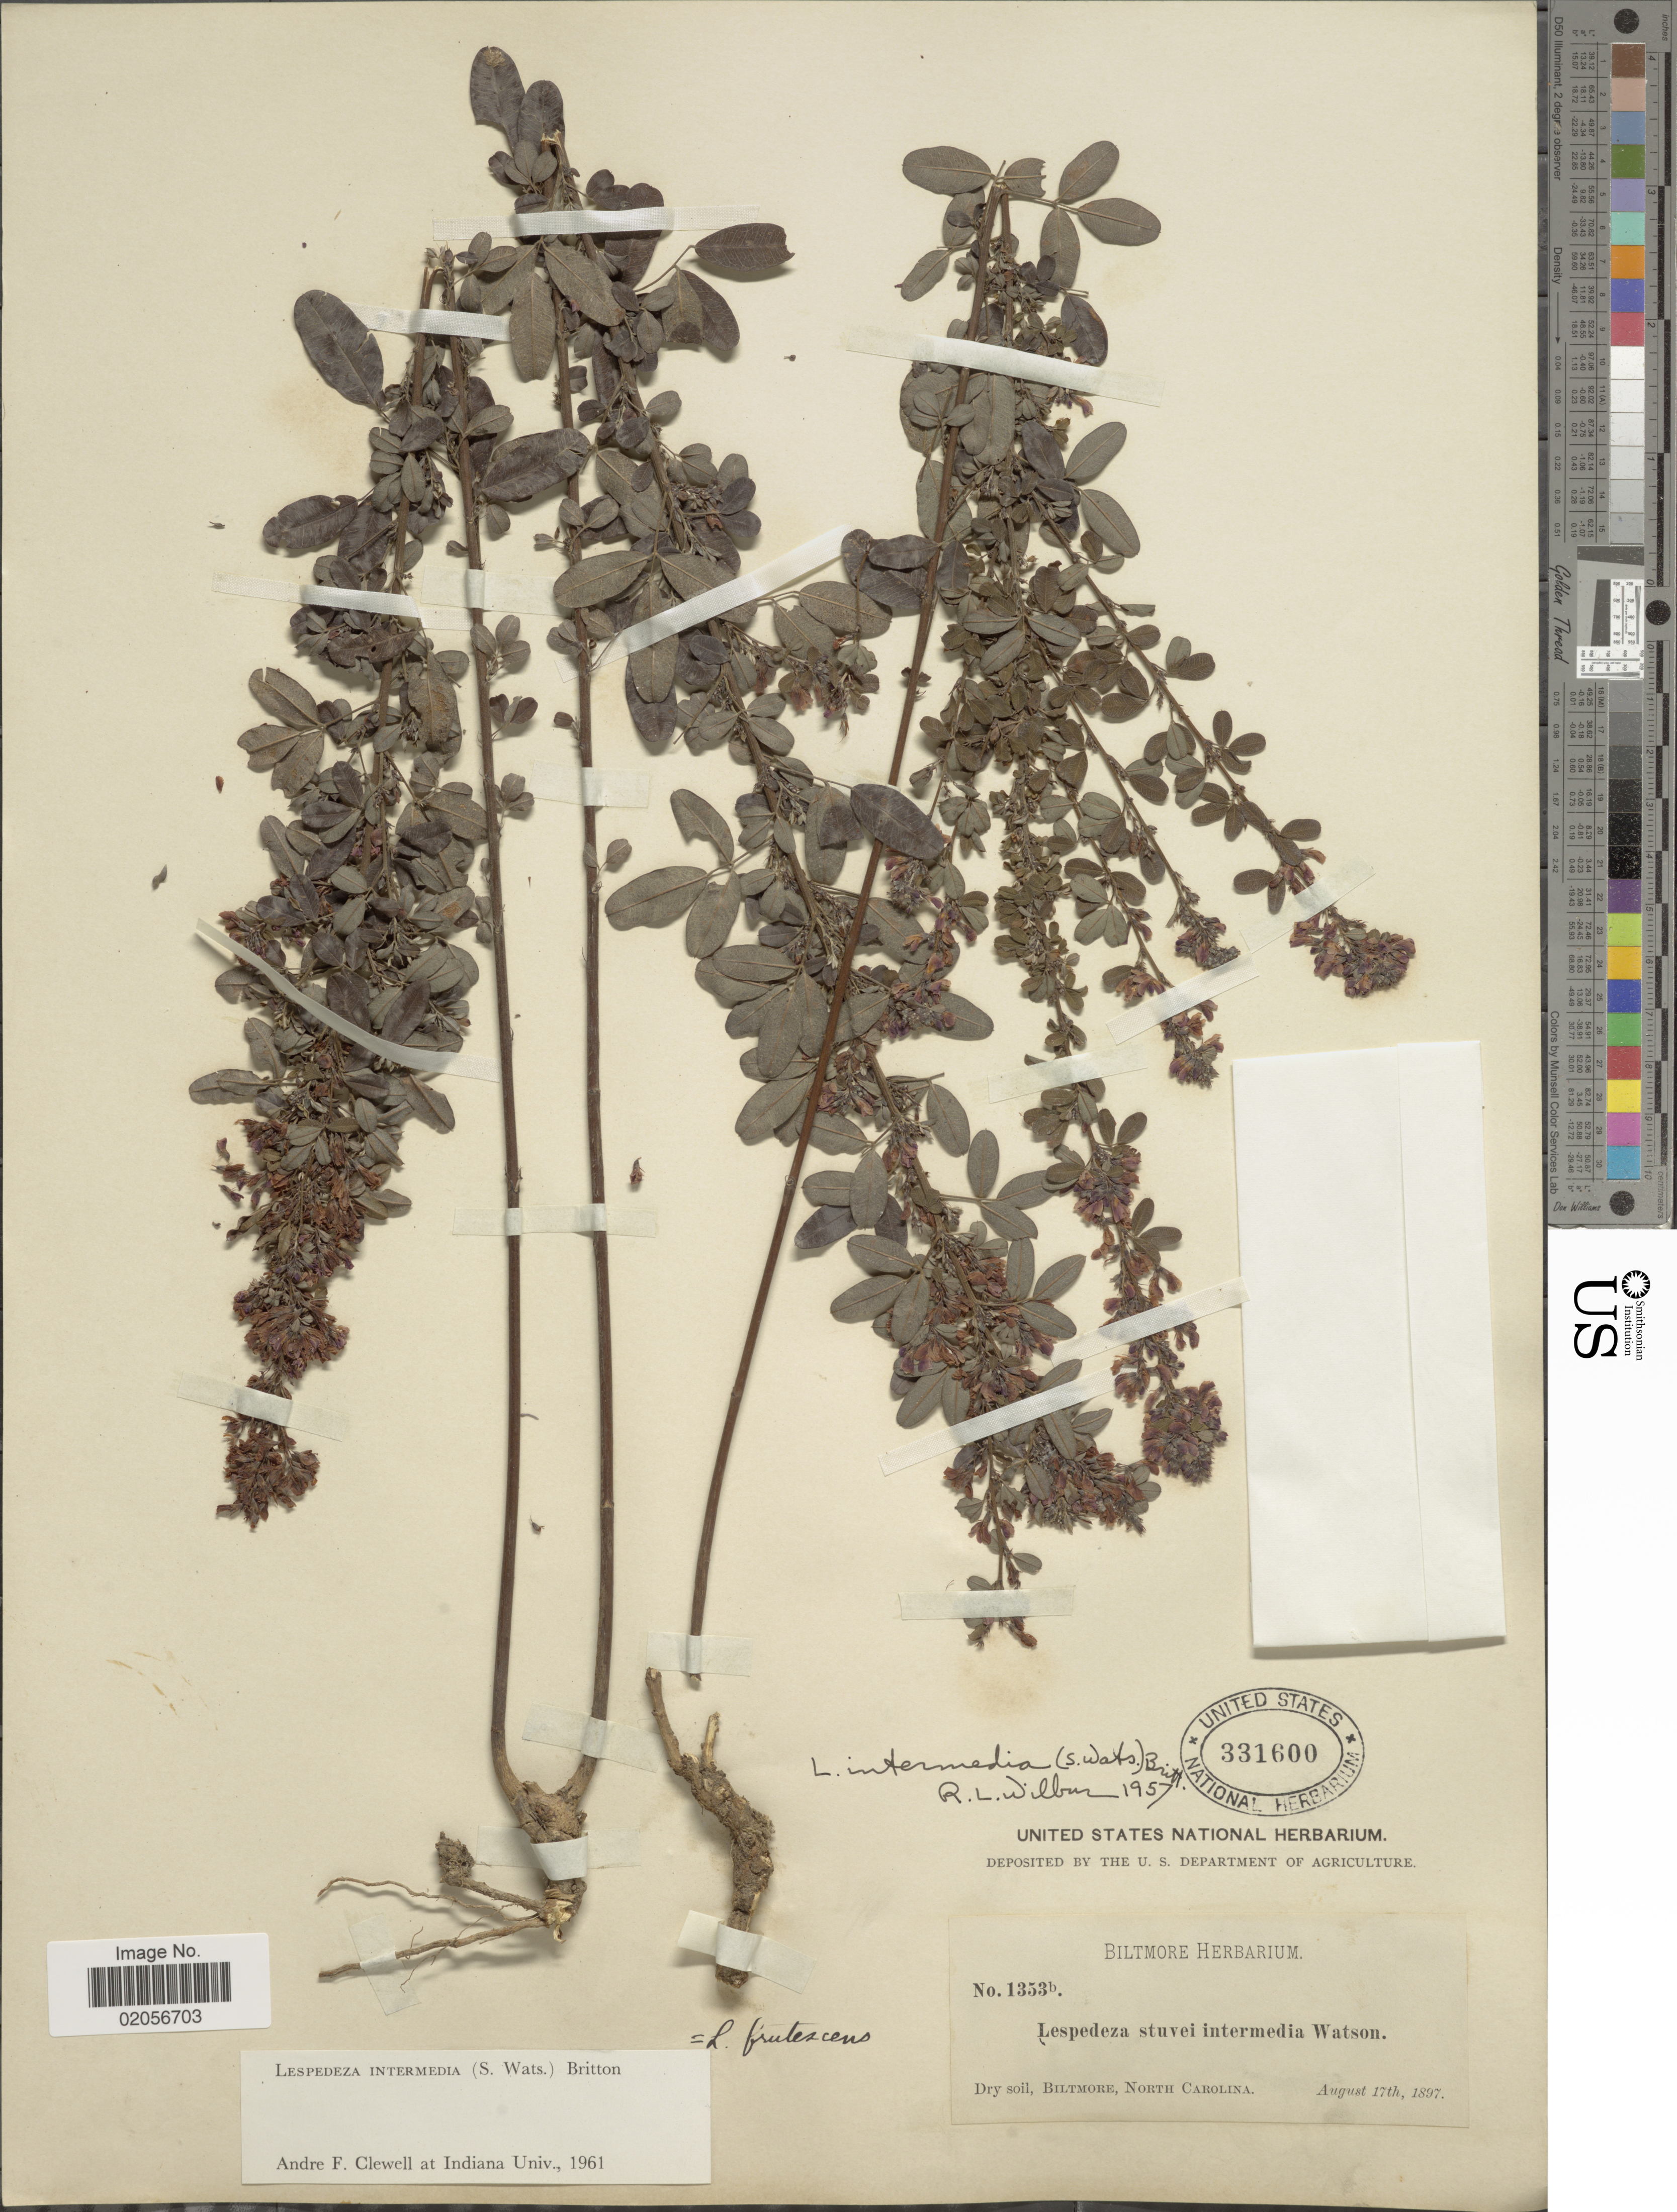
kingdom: Plantae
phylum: Tracheophyta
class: Magnoliopsida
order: Fabales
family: Fabaceae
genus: Lespedeza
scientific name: Lespedeza intermedia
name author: (S. Watson) Britton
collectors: ex herb. Biltmore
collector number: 1353b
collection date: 1897-08-17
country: United States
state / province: North Carolina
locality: Dry soil, Biltmore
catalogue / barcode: US 331600